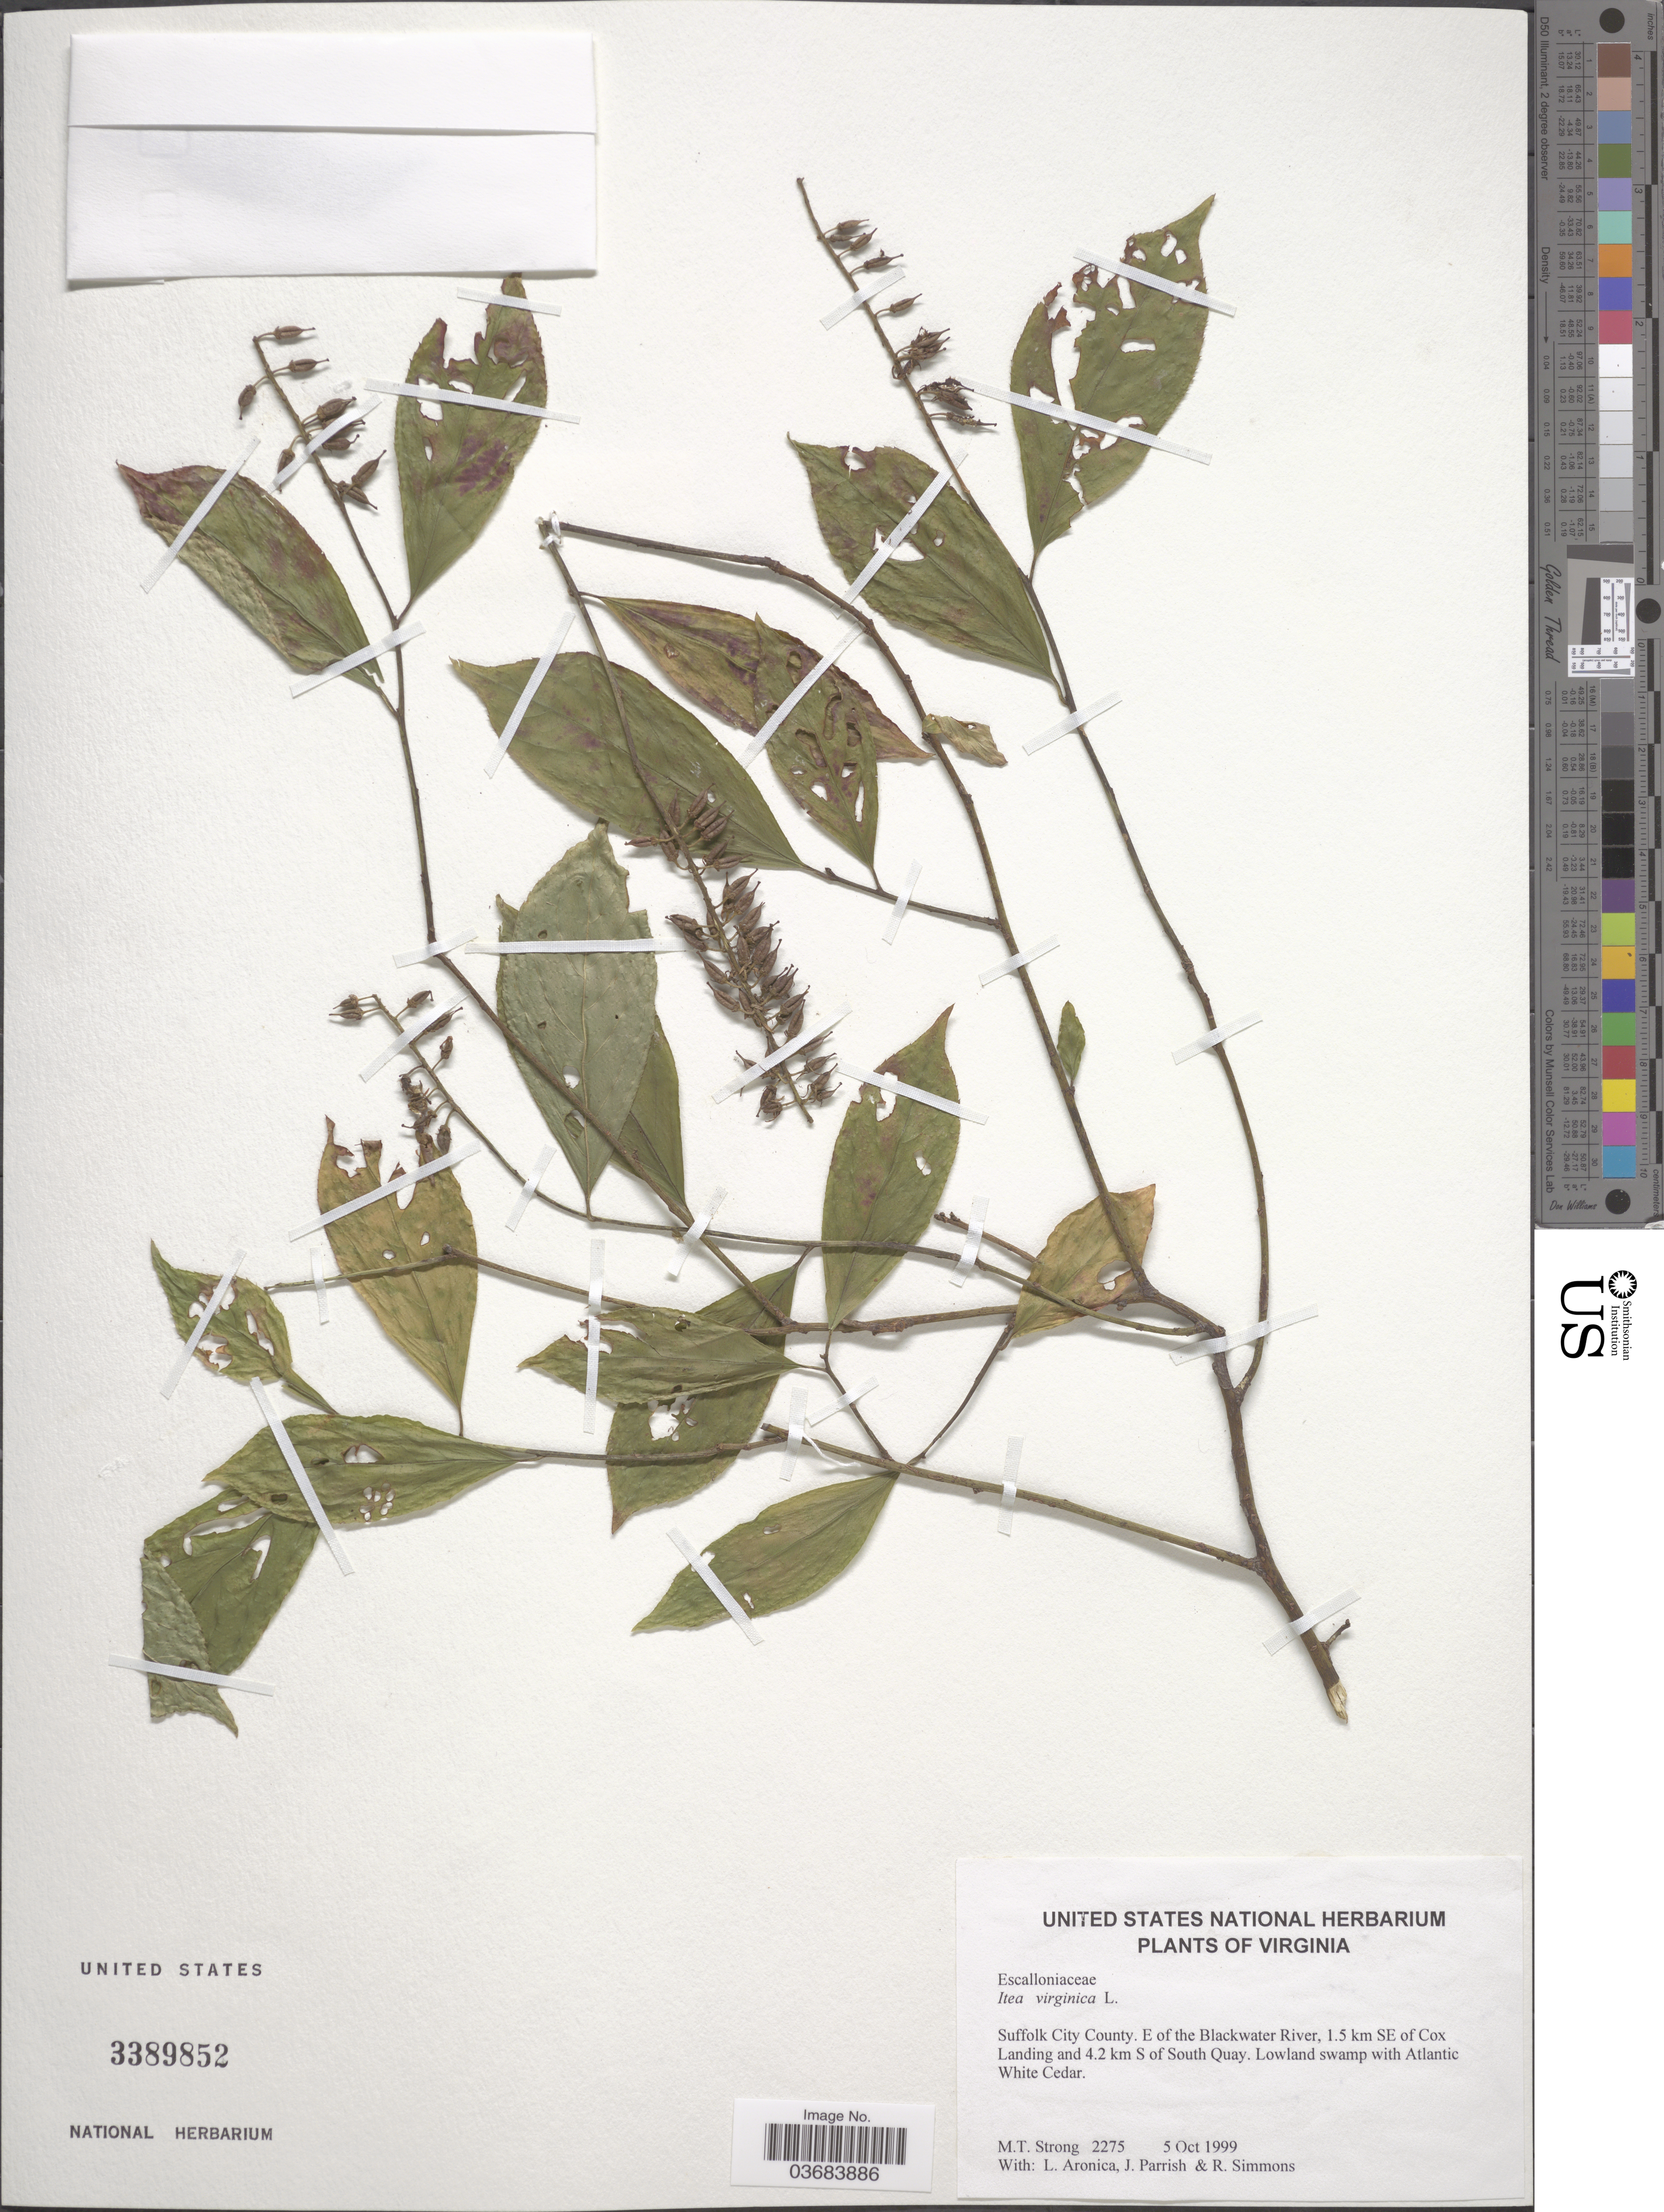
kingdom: Plantae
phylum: Tracheophyta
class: Magnoliopsida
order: Saxifragales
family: Iteaceae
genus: Itea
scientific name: Itea virginica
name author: L.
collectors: M. T. Strong, L. Aronica, J. Parrish & R. Simmons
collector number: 2275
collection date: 1999-10-05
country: United States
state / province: Virginia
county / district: City of Suffolk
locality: Suffolk City County. E of the Blackwater River, 1.5 km SE of Cox Landing and 4.2 km S of South Quay.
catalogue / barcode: US 3389852